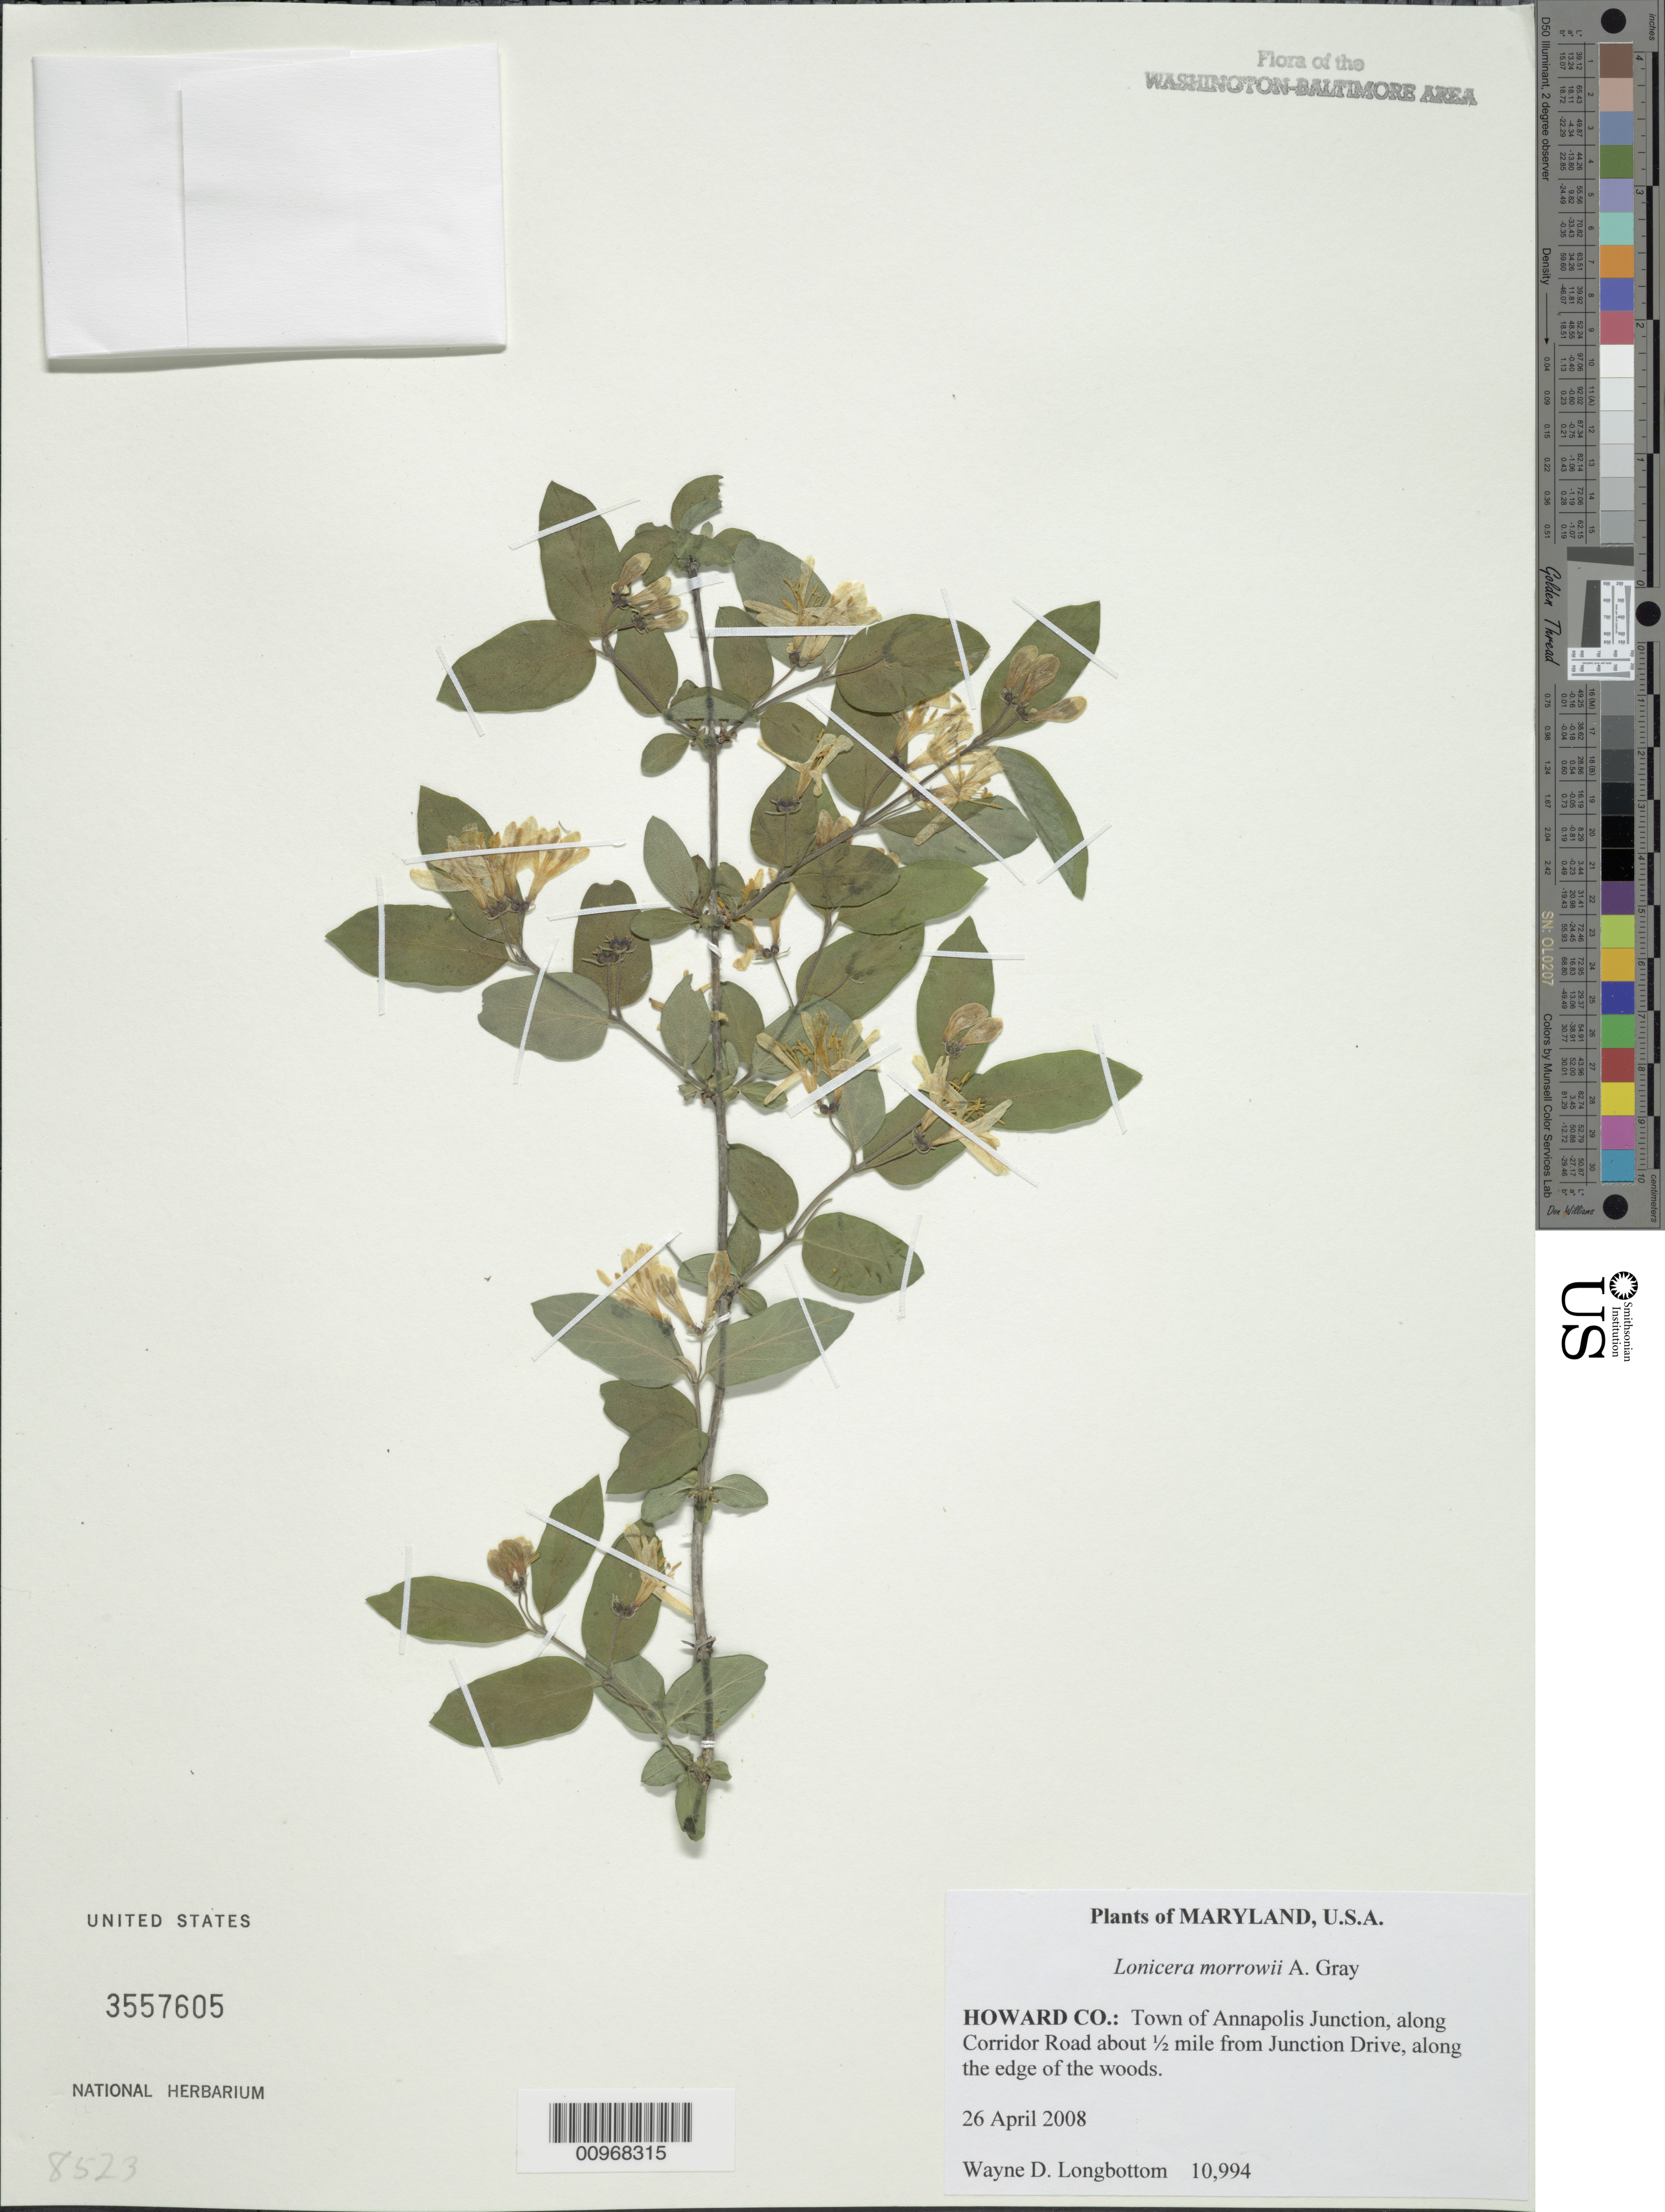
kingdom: Plantae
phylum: Tracheophyta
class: Magnoliopsida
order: Dipsacales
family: Caprifoliaceae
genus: Lonicera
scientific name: Lonicera morrowii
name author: A. Gray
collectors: W. D. Longbottom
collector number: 10994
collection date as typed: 26 April 2008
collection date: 2008-04-26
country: United States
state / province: Maryland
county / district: Howard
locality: Town of Annapolis Junction, along Corridor Road about 0.5 mile from Junction Drive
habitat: along the edge of the woods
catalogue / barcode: US 3557605